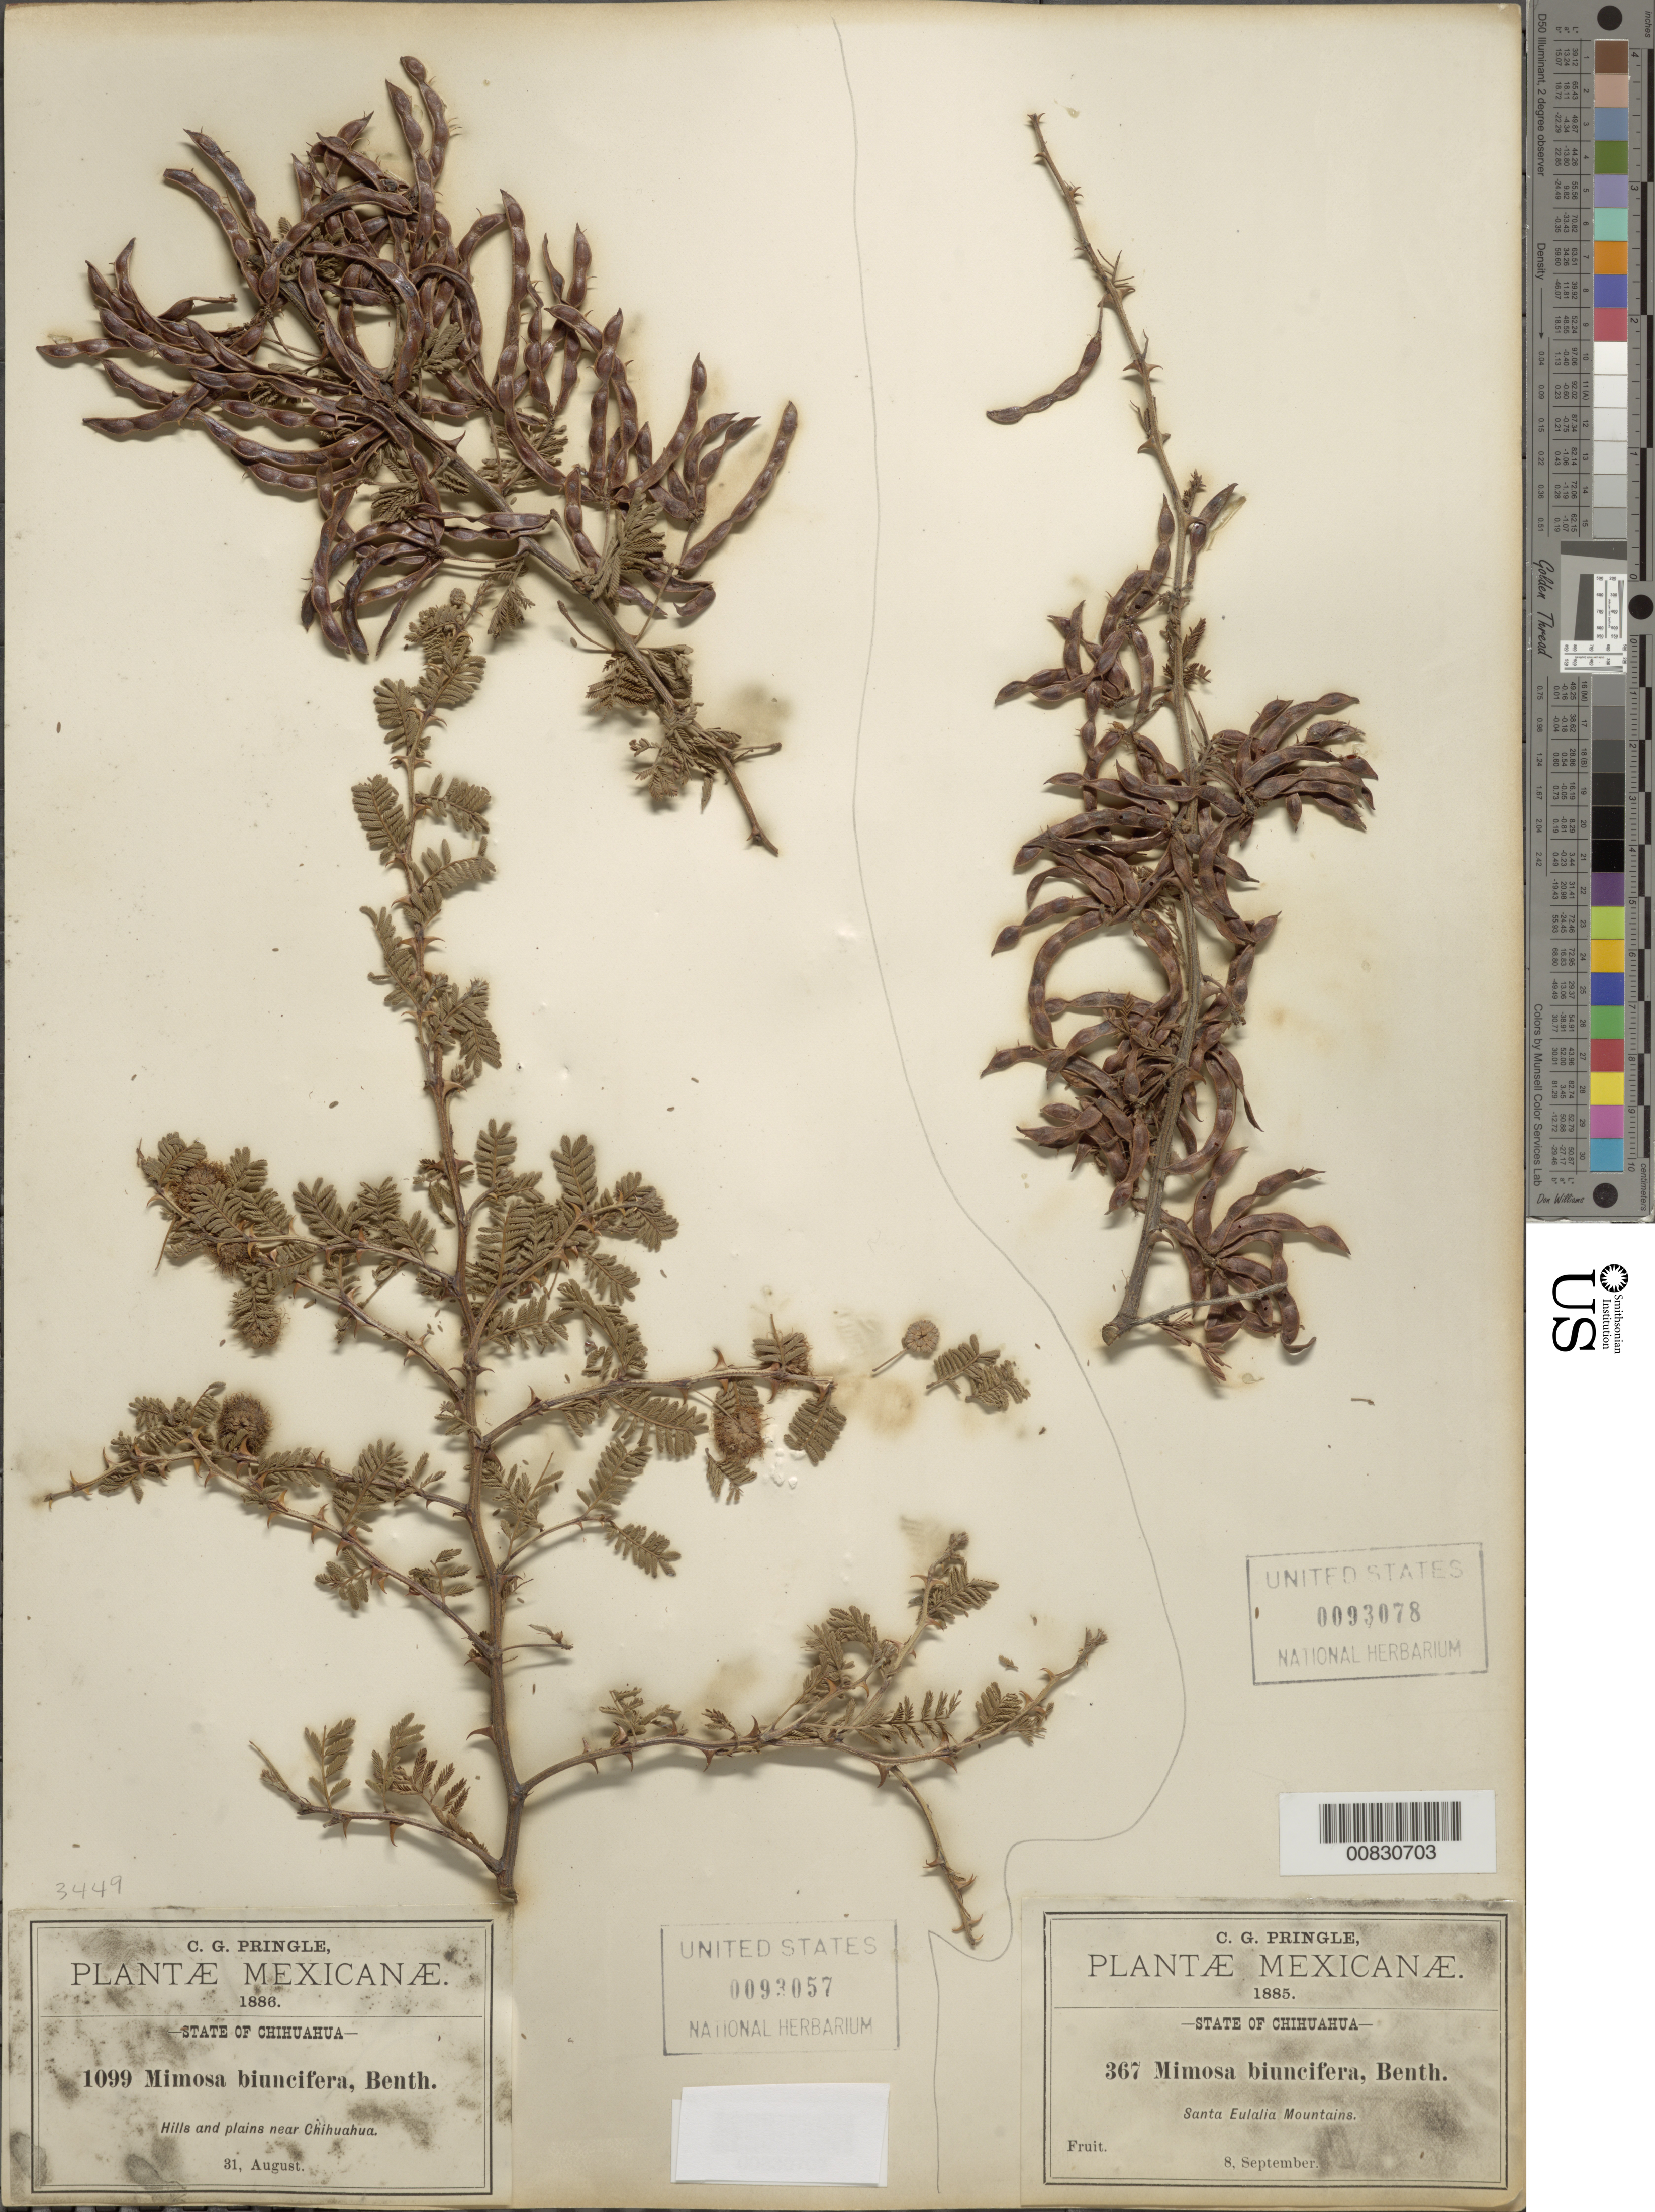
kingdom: Plantae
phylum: Tracheophyta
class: Magnoliopsida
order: Fabales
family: Fabaceae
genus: Mimosa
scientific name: Mimosa biuncifera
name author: Benth.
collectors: C. G. Pringle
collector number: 367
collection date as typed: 08 Sep 1885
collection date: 1885-09-08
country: Mexico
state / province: Chihuahua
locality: Santa Eulalia Mountains, Chihuahua.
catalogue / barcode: US 93078